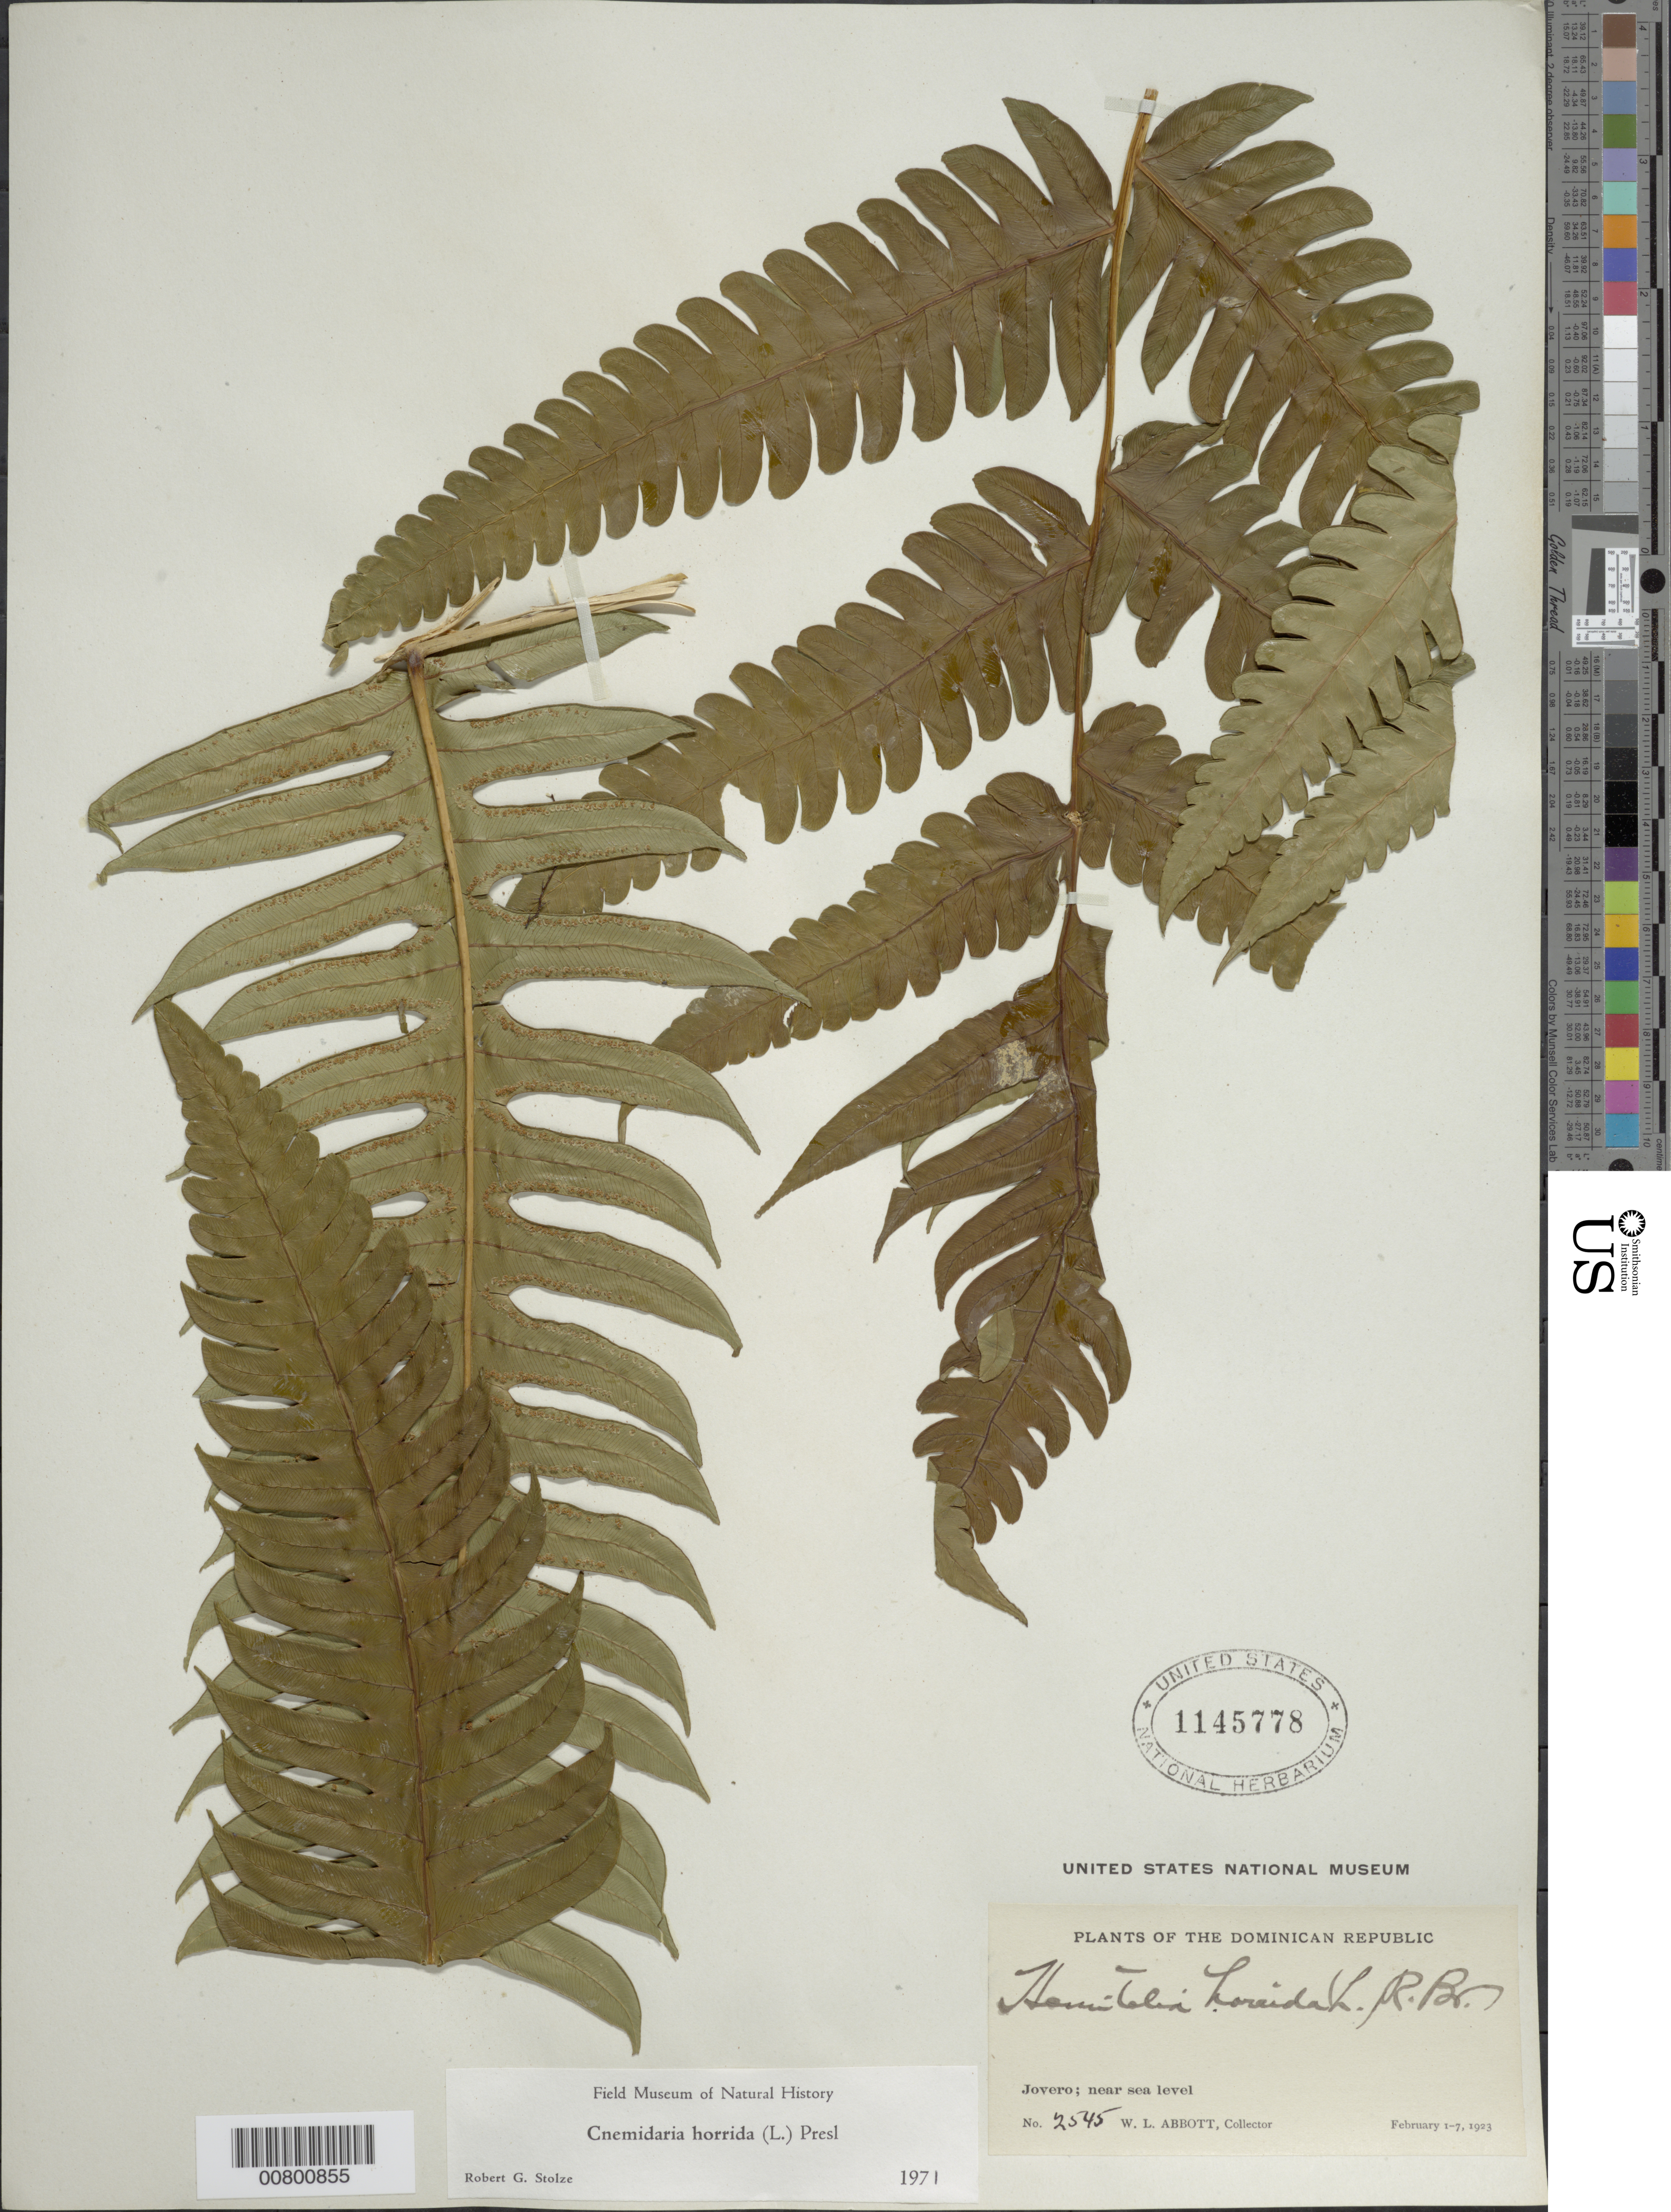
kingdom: Plantae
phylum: Tracheophyta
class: Polypodiopsida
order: Cyatheales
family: Cyatheaceae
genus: Cyathea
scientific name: Cyathea horrida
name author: (L.) Sm.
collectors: W. L. Abbott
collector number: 2545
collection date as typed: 01 Feb 1923 to 07 Feb 1923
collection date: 1923-02-01/1923-02-07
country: Dominican Republic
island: Hispaniola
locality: Jovero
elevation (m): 0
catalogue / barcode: US 1145778